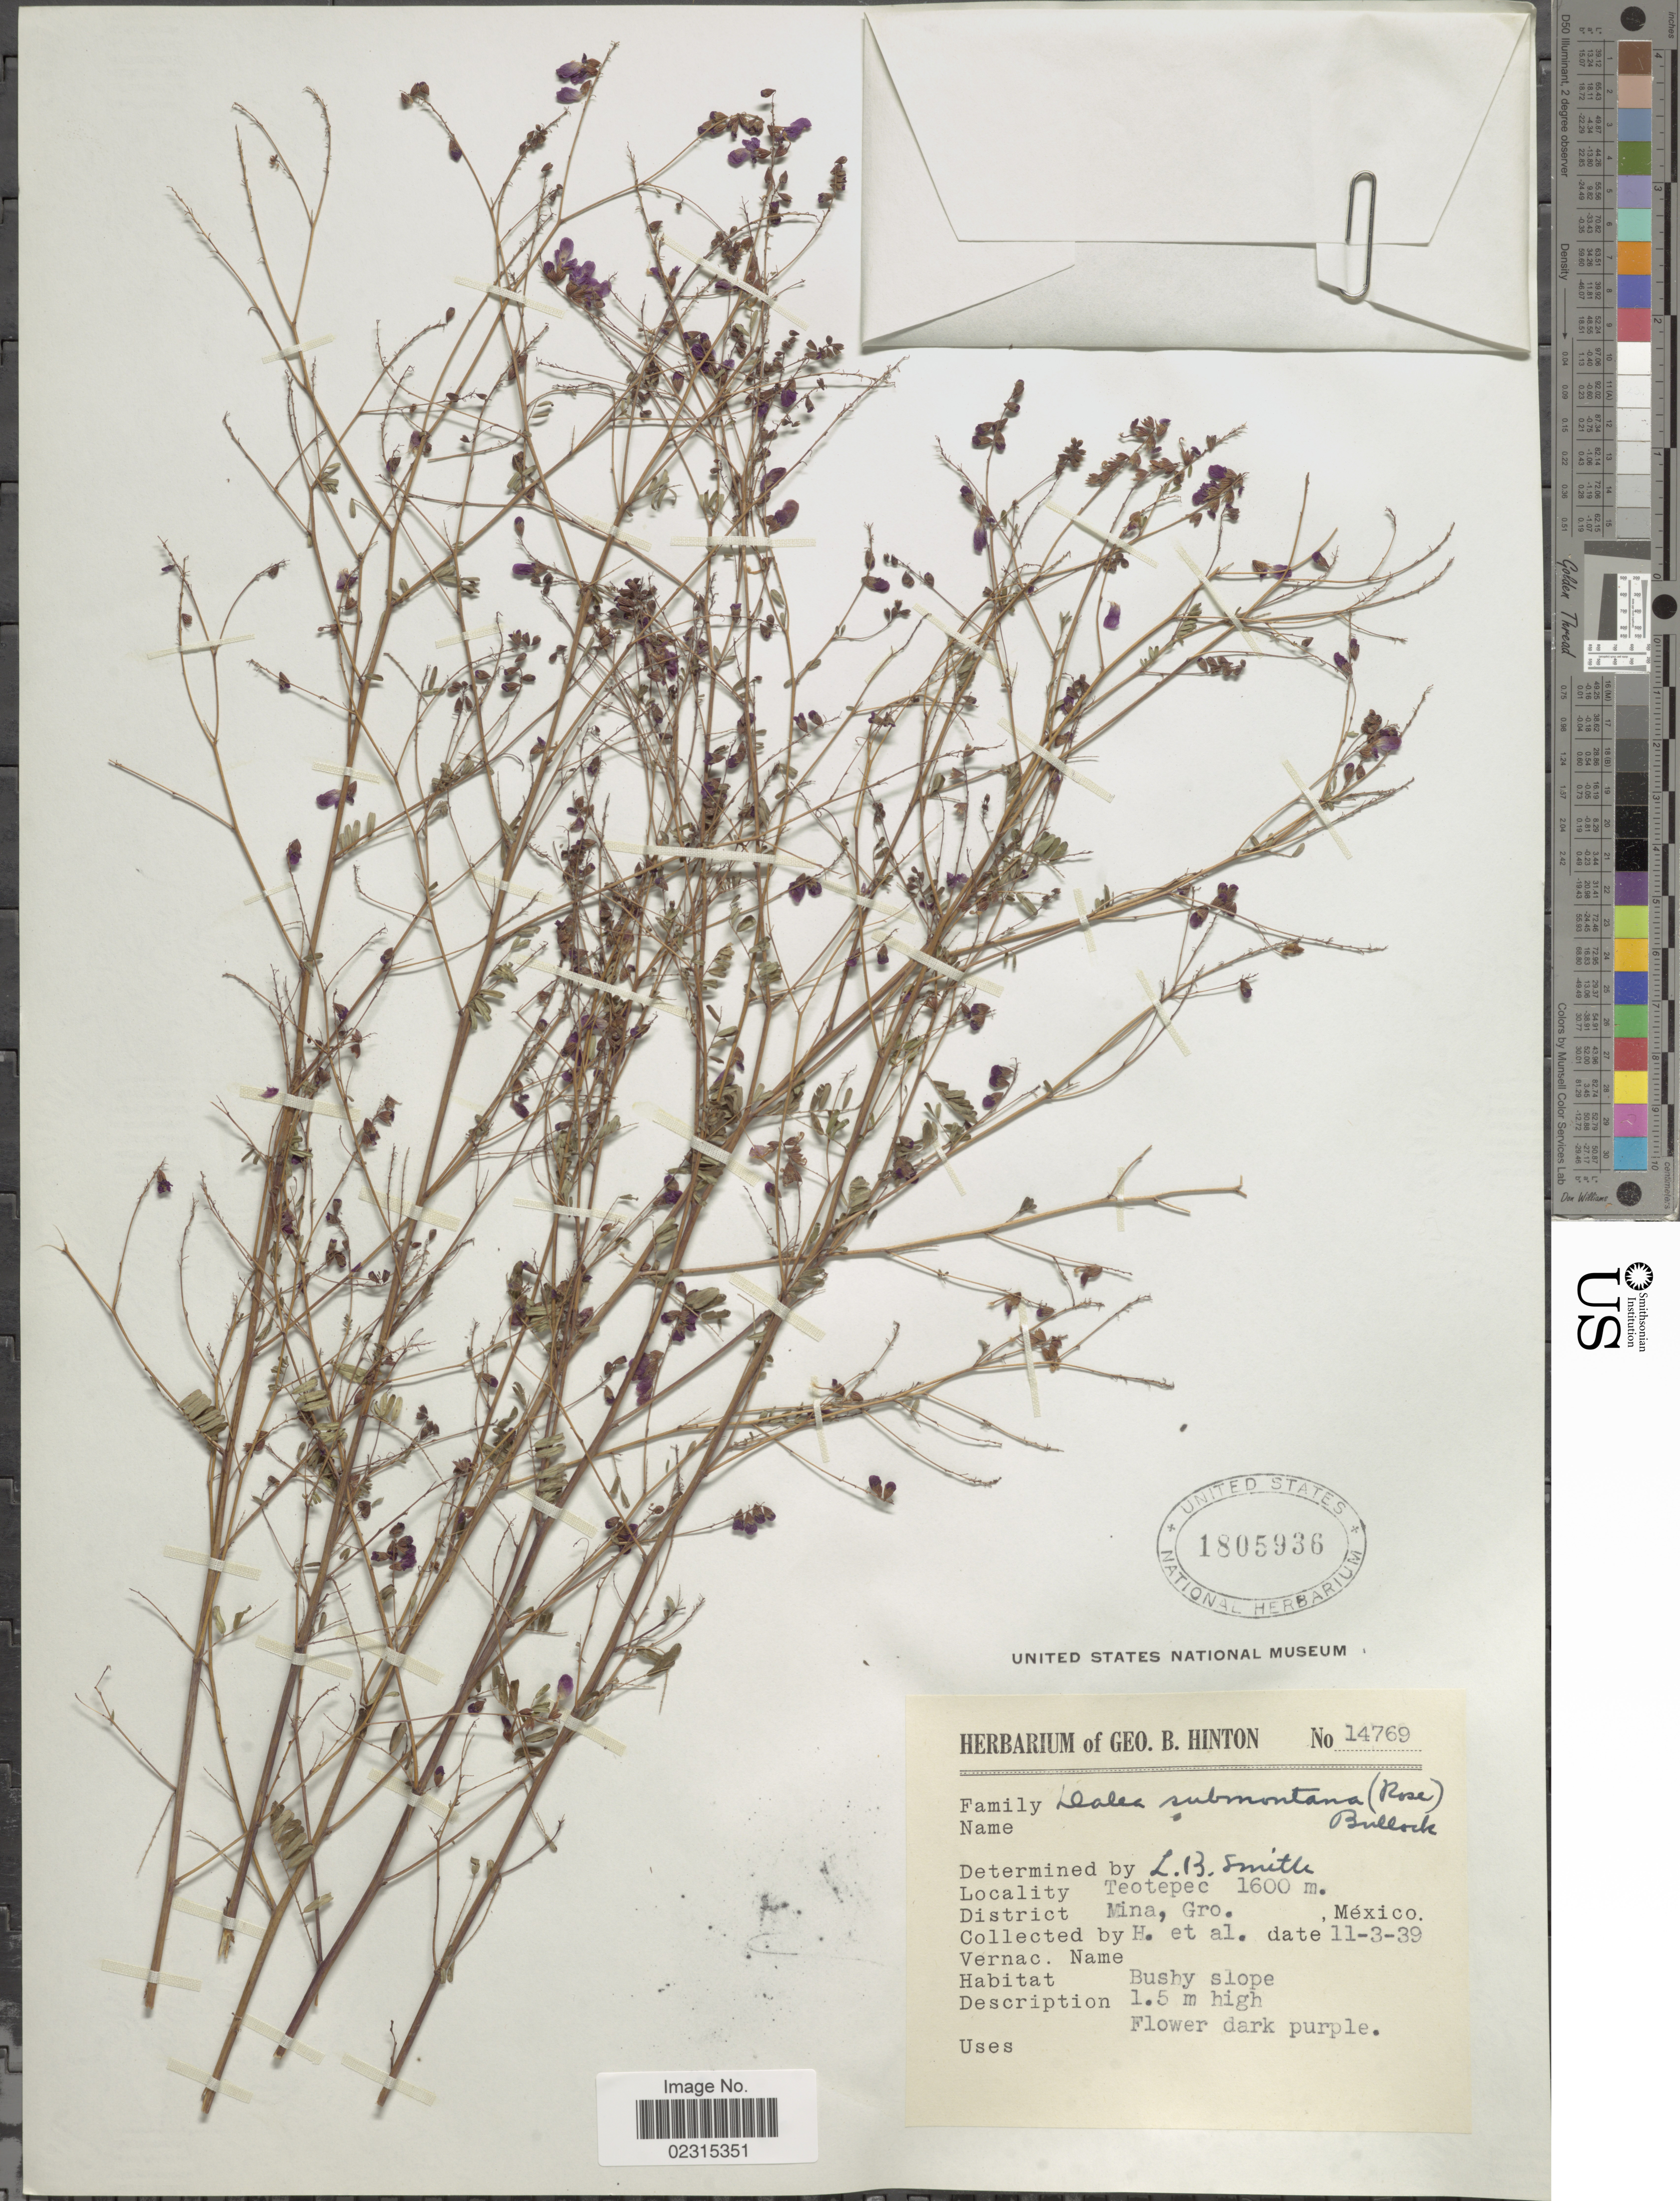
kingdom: Plantae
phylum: Tracheophyta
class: Magnoliopsida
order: Fabales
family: Fabaceae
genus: Marina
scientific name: Marina nutans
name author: (Cav.) Barneby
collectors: G. B. Hinton & et al.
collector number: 14769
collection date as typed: Transcribed d/m/y: 3/11/39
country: Mexico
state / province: Guerrero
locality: Teotepec. District Mina, Gro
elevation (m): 1600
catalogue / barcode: US 1805936